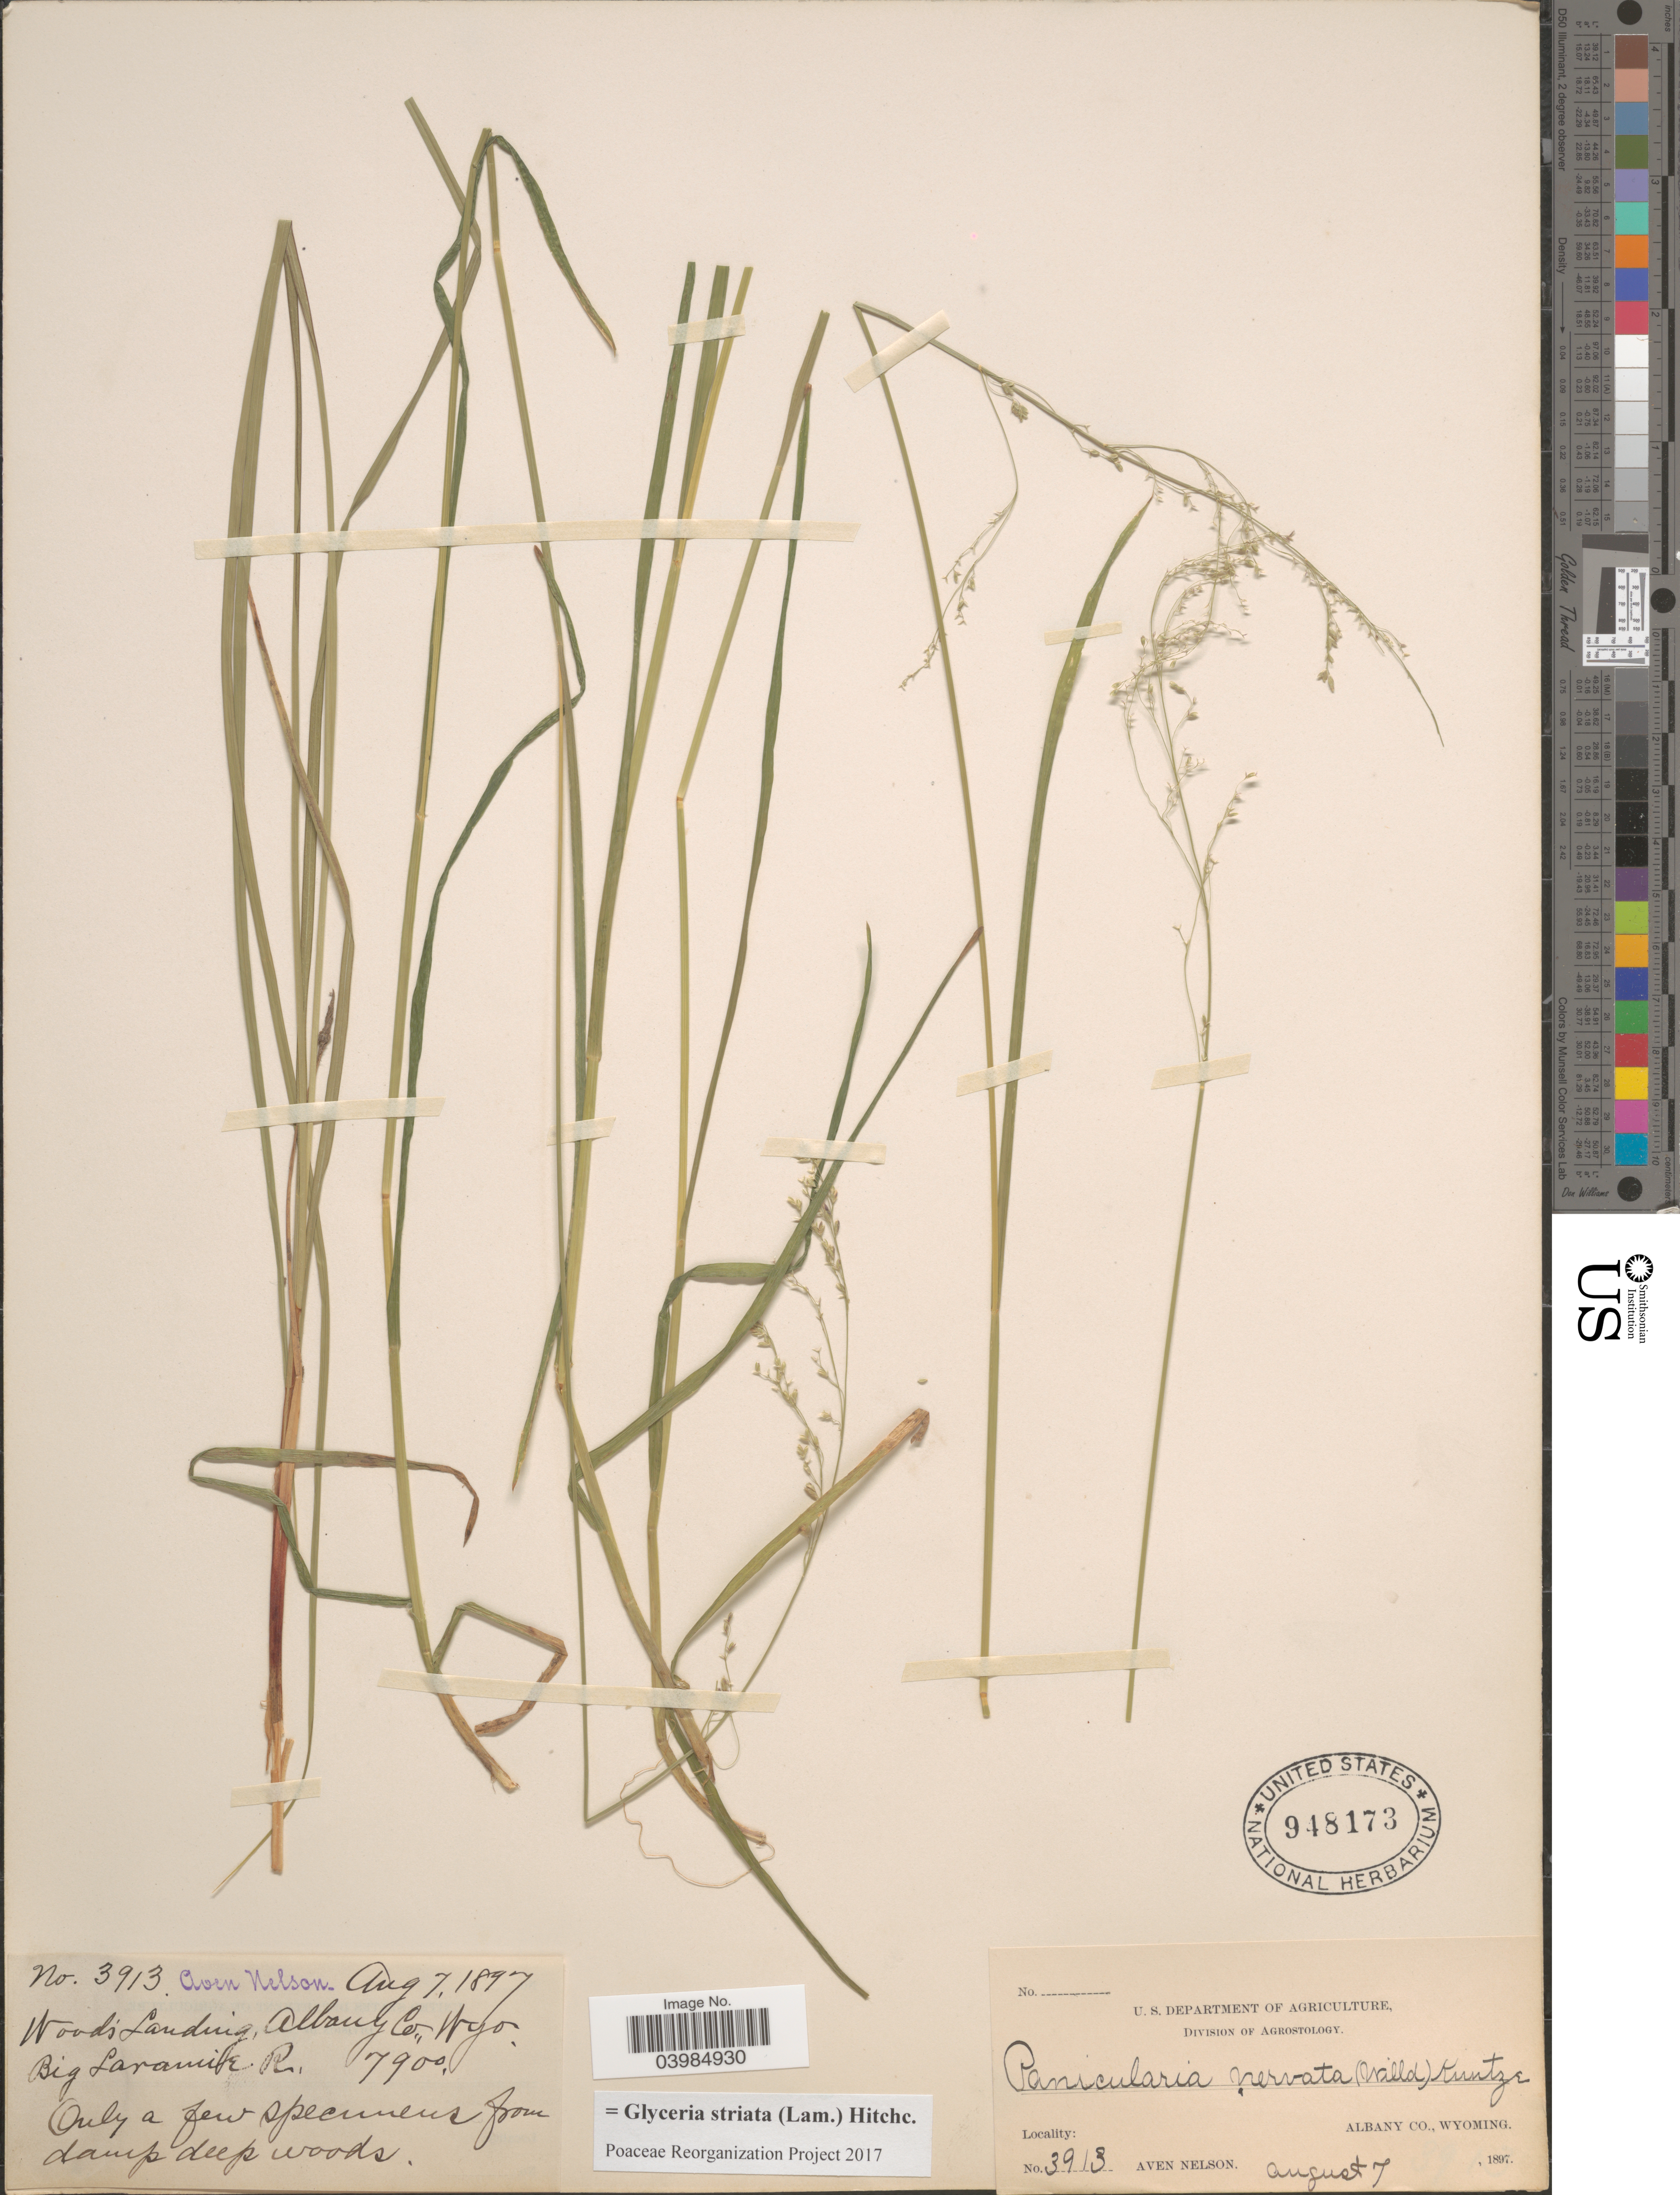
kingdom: Plantae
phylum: Tracheophyta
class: Liliopsida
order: Poales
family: Poaceae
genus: Glyceria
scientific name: Glyceria striata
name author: (Lam.) Hitchc.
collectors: A. Nelson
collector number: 3913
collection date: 1897-08-07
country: United States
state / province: Wyoming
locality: Woods Landing, Albany Co. Big Laramie R.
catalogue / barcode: US 948173